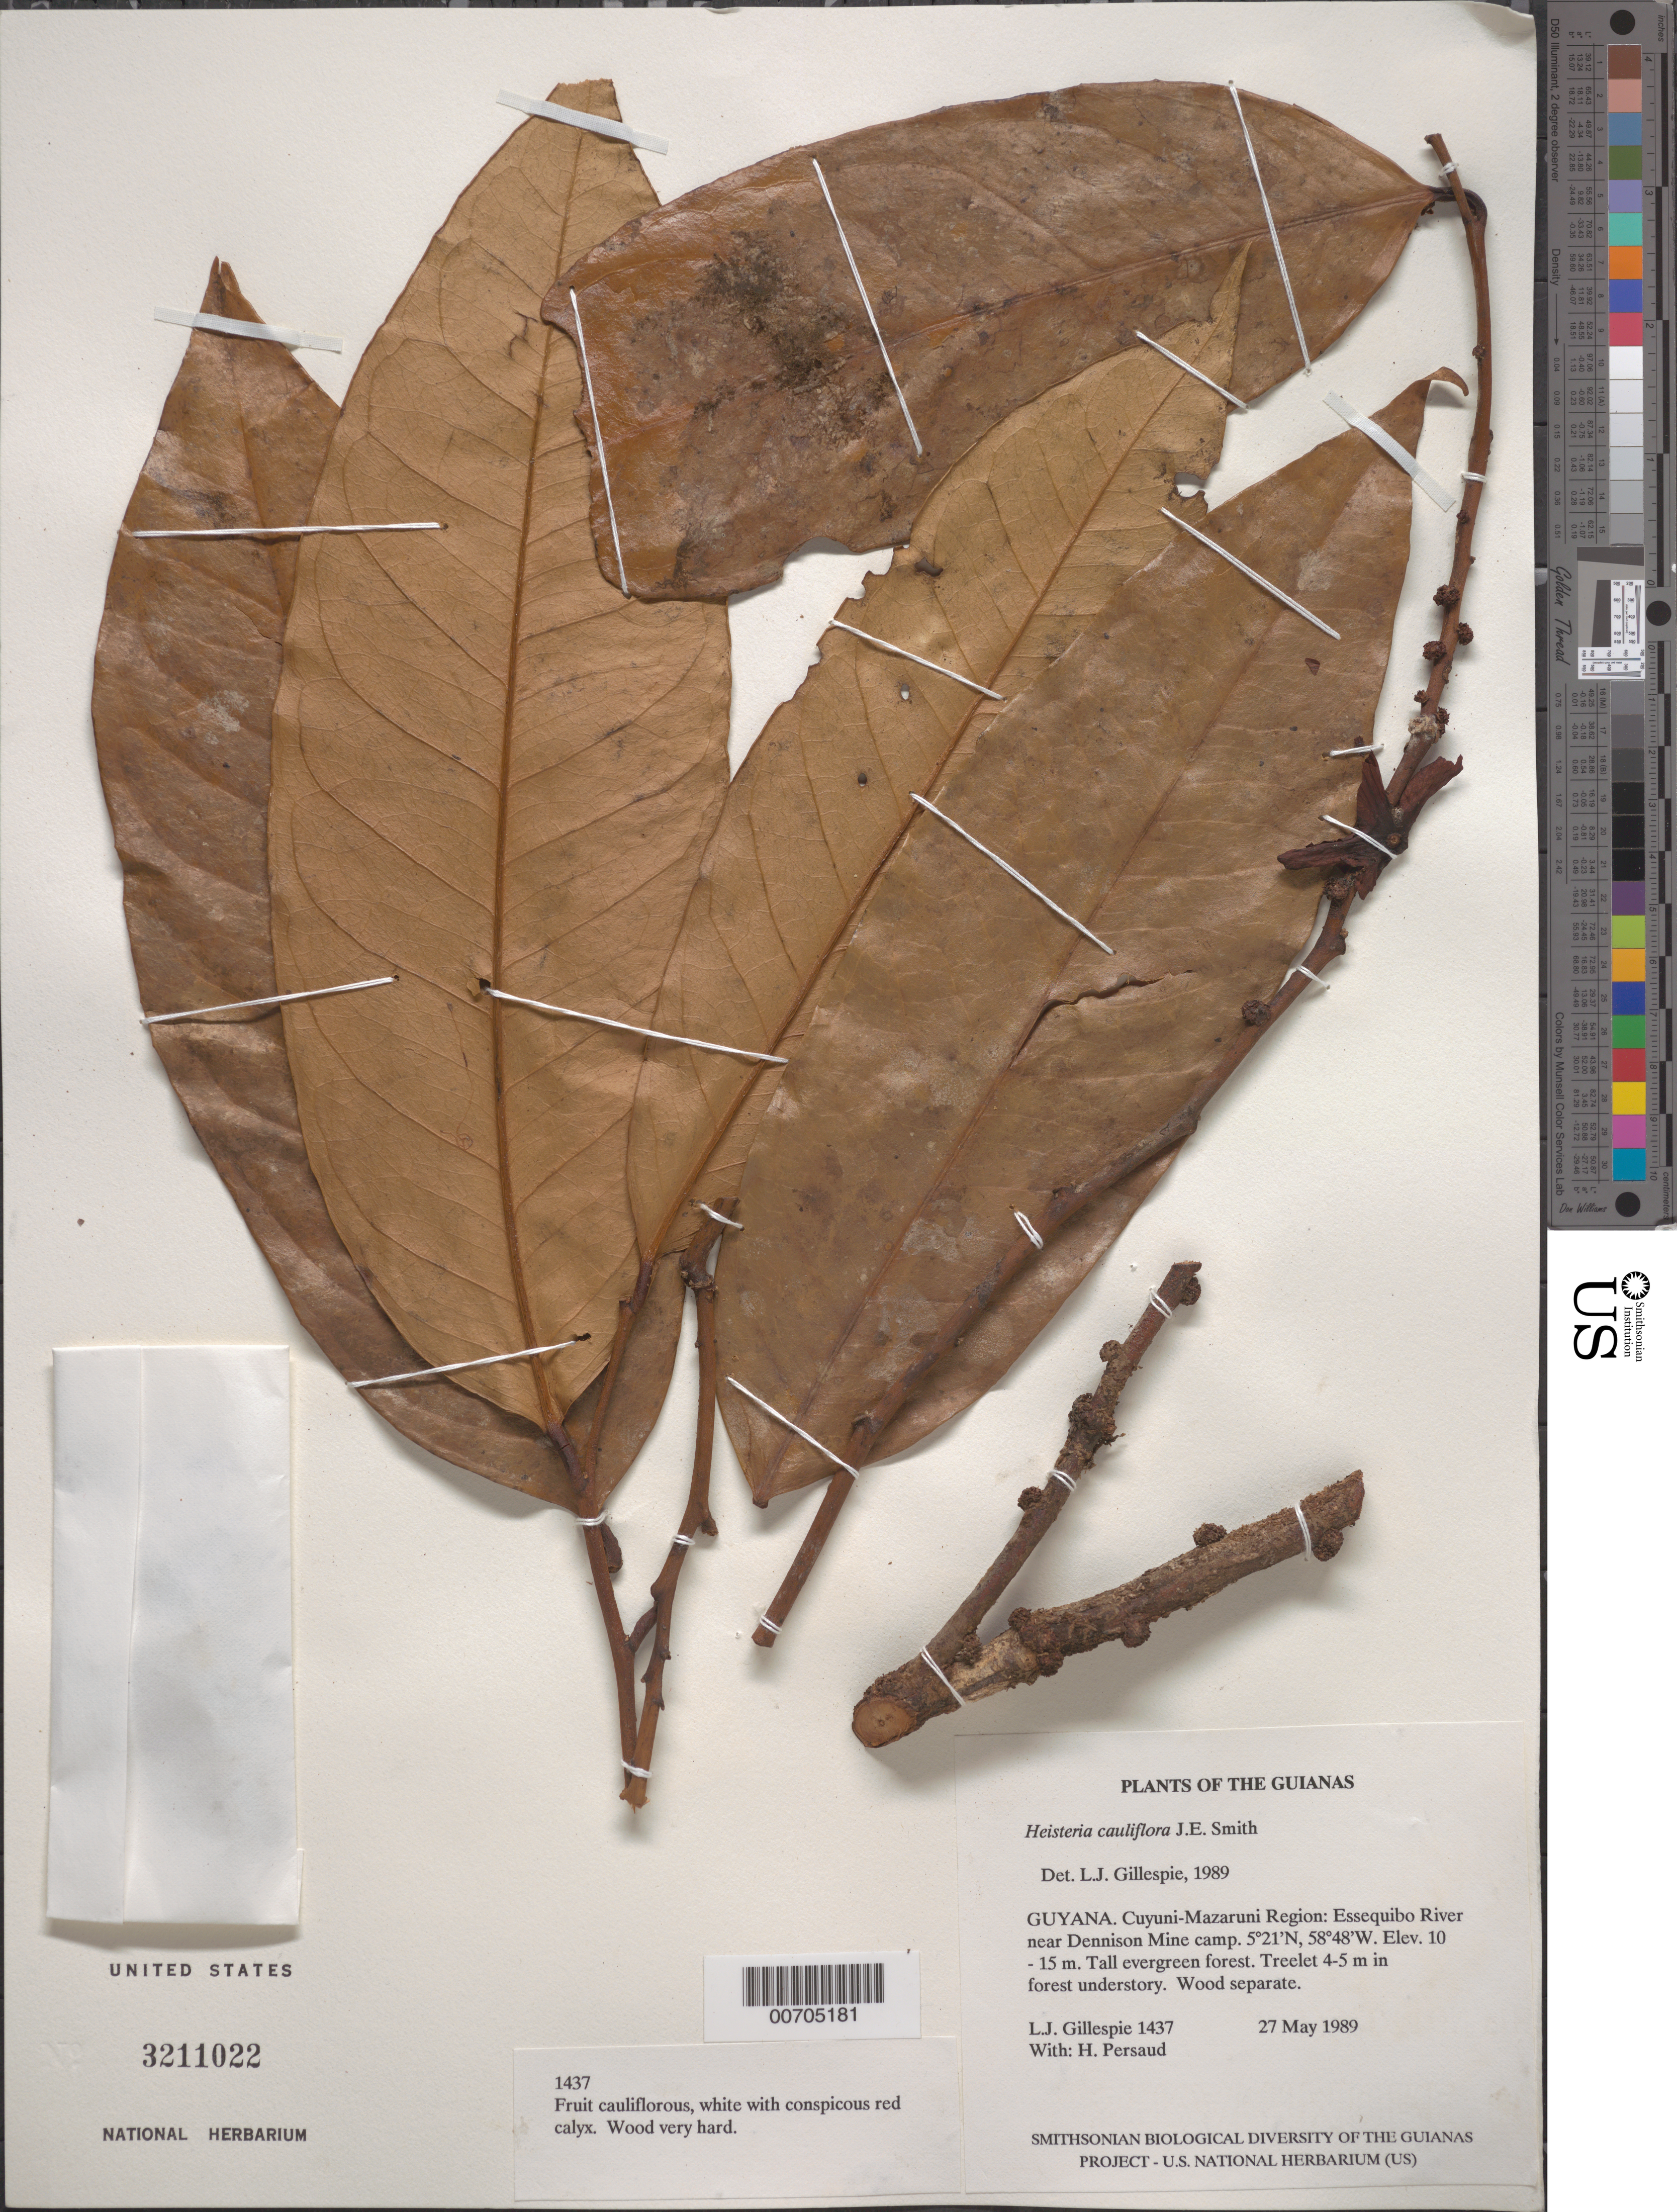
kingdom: Plantae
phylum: Tracheophyta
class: Magnoliopsida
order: Santalales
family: Erythropalaceae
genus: Heisteria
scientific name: Heisteria cauliflora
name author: Sm.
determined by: Gillespie, L. J.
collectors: L. J. Gillespie & H. Persaud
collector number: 1437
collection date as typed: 27 May 1989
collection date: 1989-05-27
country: Guyana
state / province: Cuyuni-Mazaruni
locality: Essequibo River near Dennison Mine camp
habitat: Tall evergreen forest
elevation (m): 10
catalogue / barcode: US 3211022